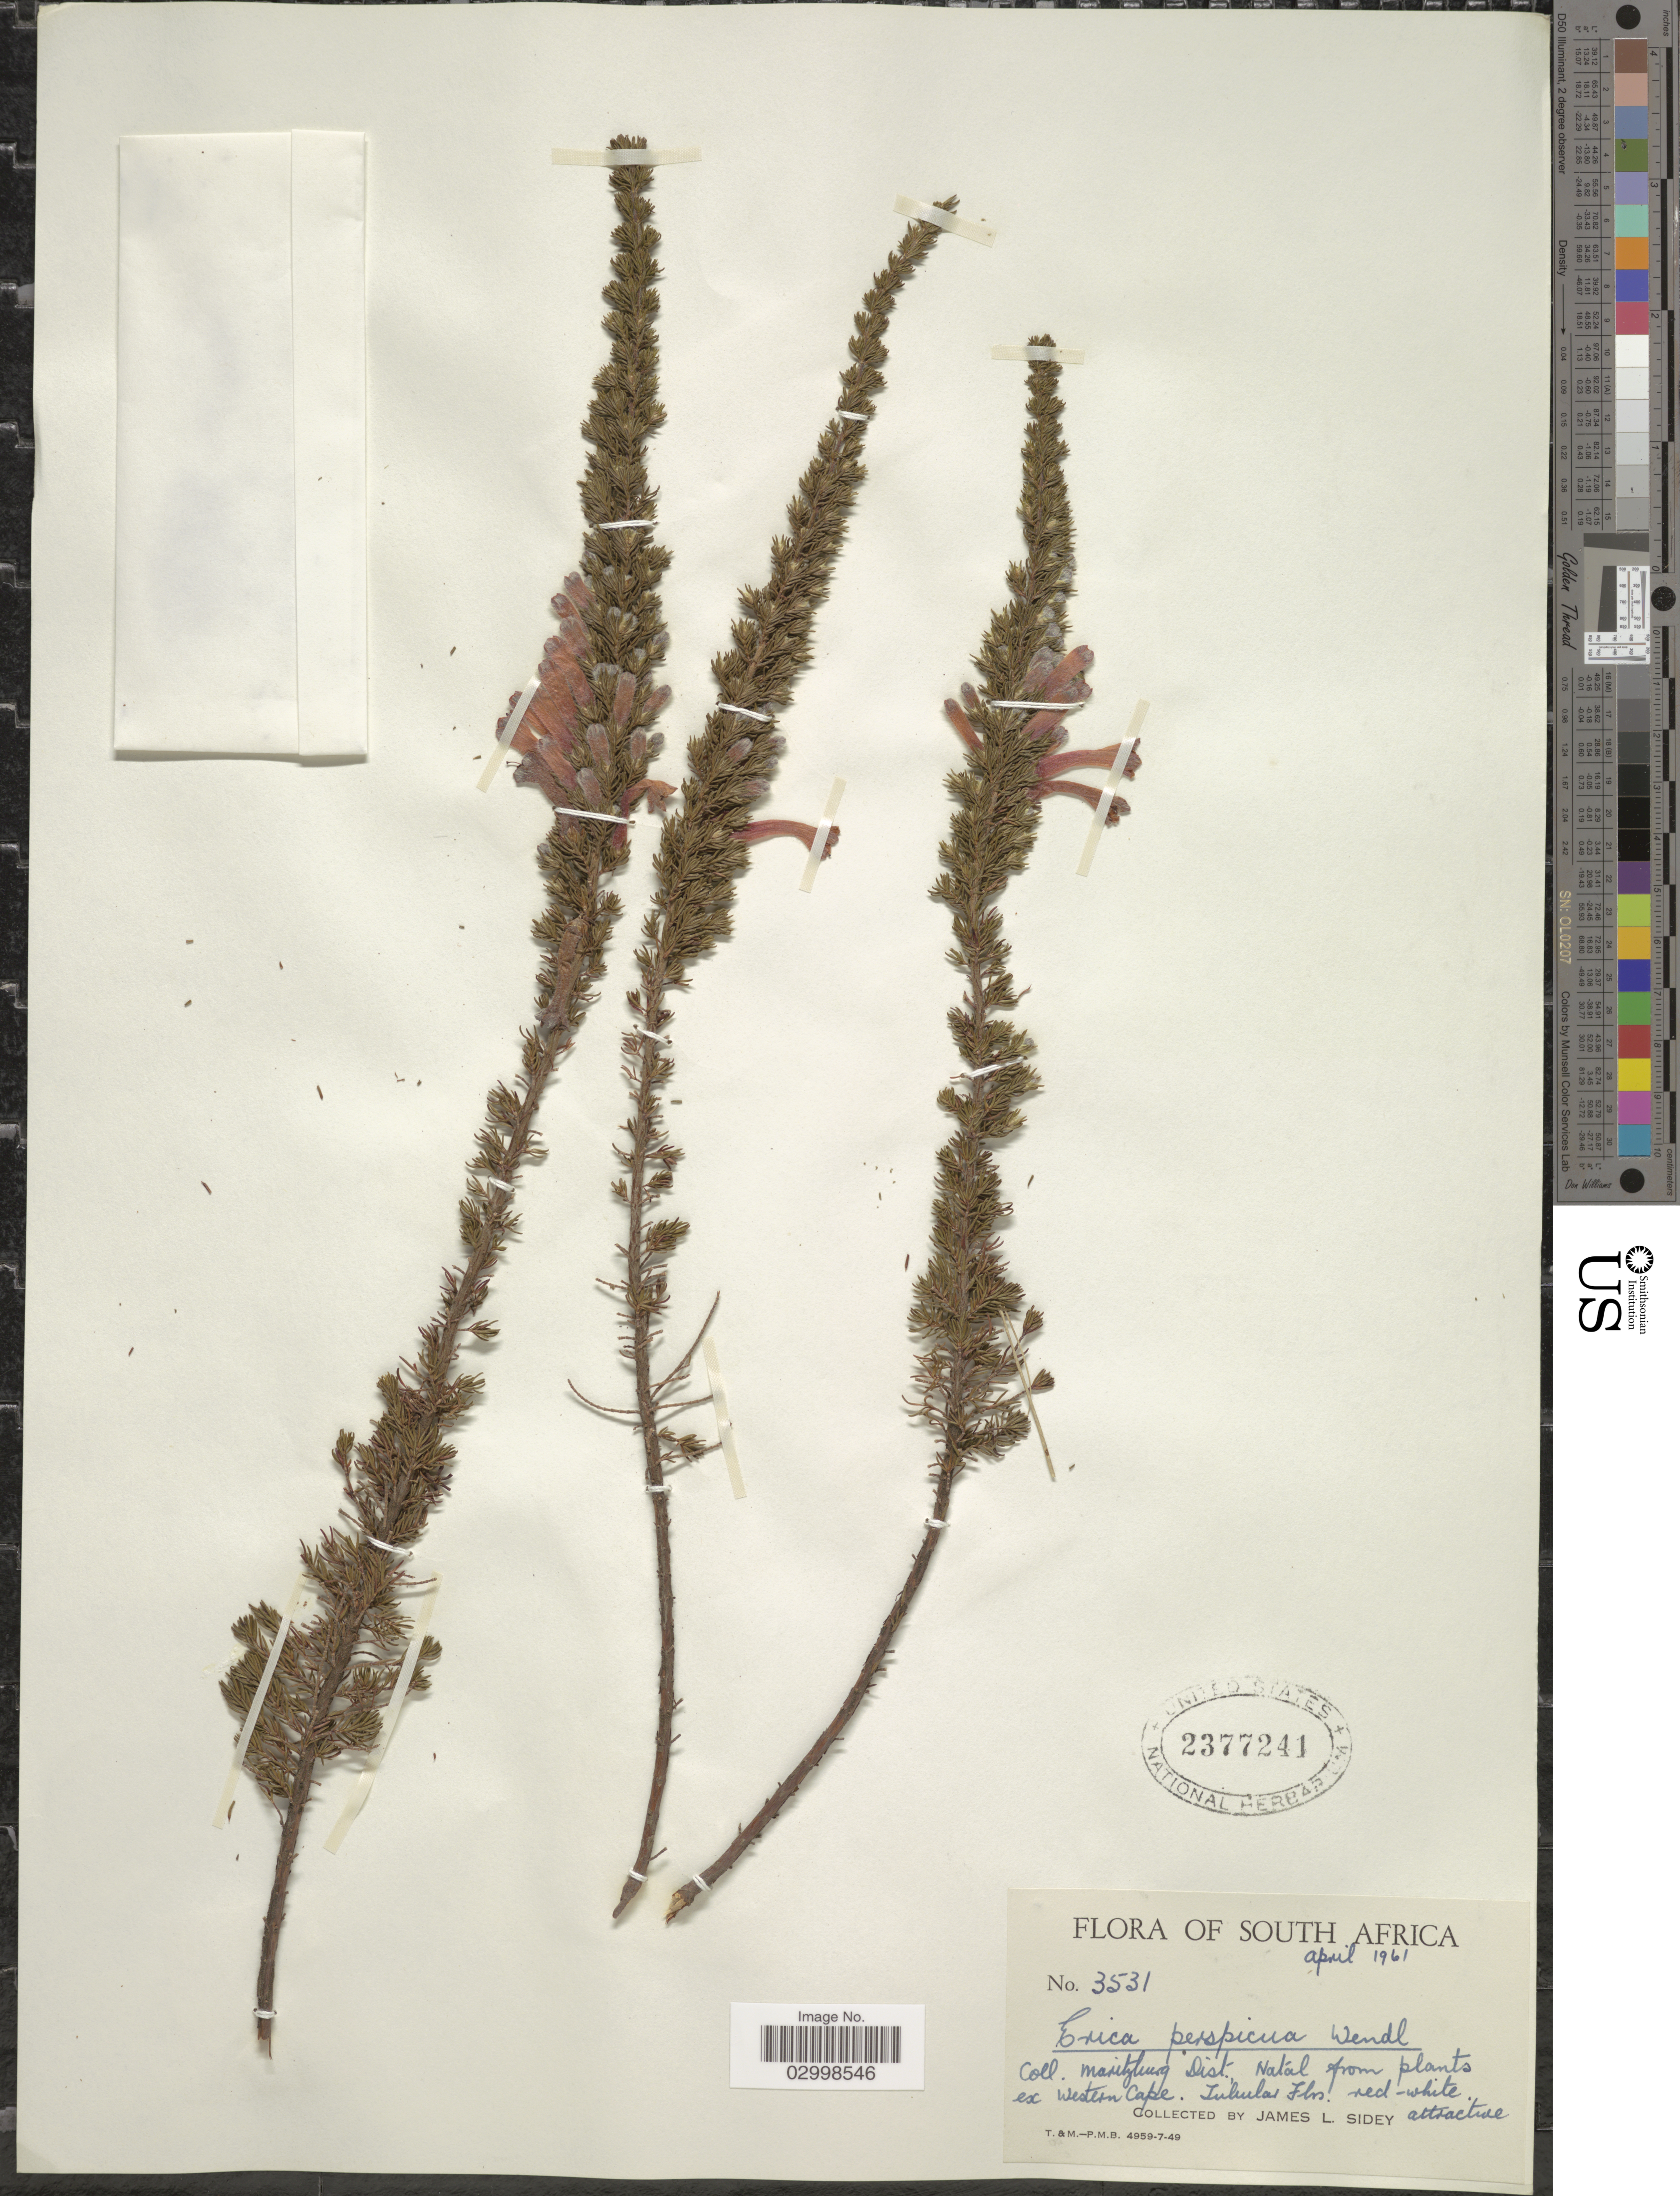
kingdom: Plantae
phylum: Tracheophyta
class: Magnoliopsida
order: Ericales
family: Ericaceae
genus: Erica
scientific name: Erica perspicua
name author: J.C. Wendl.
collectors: J. L. Sidey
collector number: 3531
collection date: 1961-04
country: South Africa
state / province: KwaZulu-Natal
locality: Maritzburg Dist. Natal.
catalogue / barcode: US 2377241